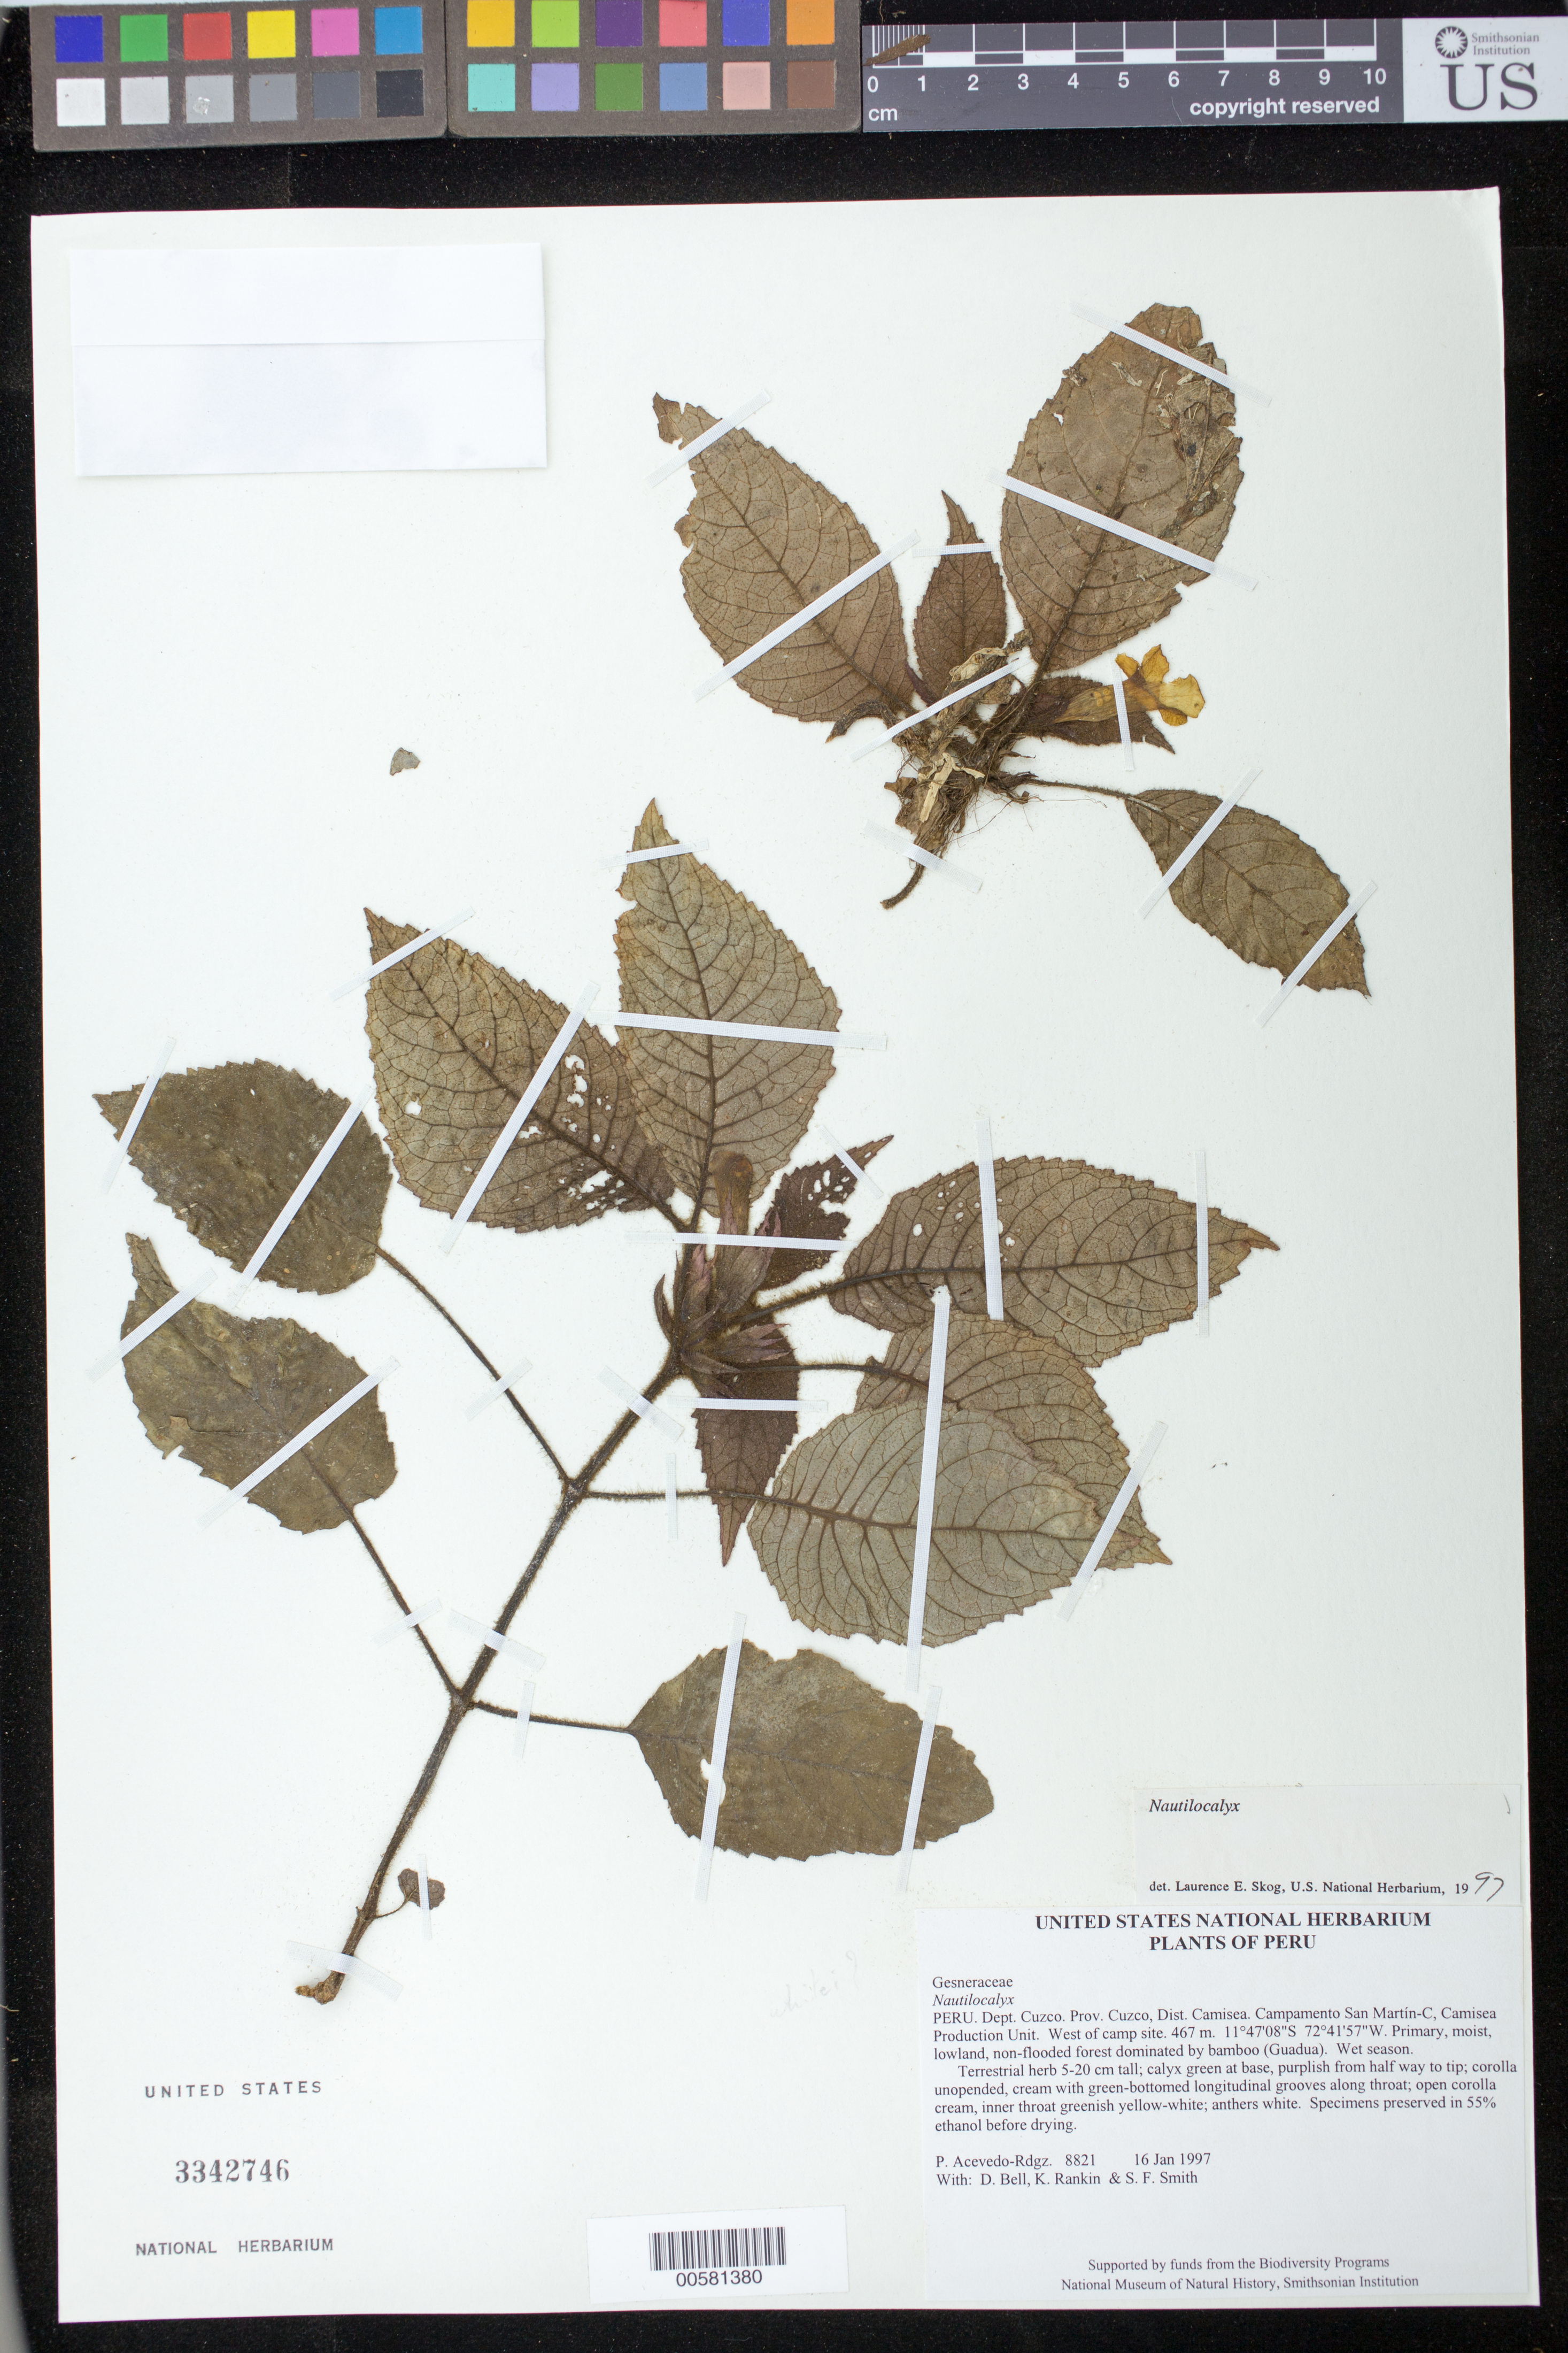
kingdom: Plantae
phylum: Tracheophyta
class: Magnoliopsida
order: Lamiales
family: Gesneriaceae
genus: Nautilocalyx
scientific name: Nautilocalyx sp.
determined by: Skog, Laurence E.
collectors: P. Acevedo-Rodr., D. A. Bell, K. Rankin & S.F. Smith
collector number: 8821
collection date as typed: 16 Jan 1997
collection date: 1997-01-16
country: Peru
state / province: Cusco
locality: Prov. Cuzco, Dtto. Camisea; Campamento San Martín-C, Camisea Production Unit; W of camp site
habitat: Primary, moist, lowland, non-flooded forest dominated by bamboo (Guadua); wet season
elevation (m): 467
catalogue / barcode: US 3342746